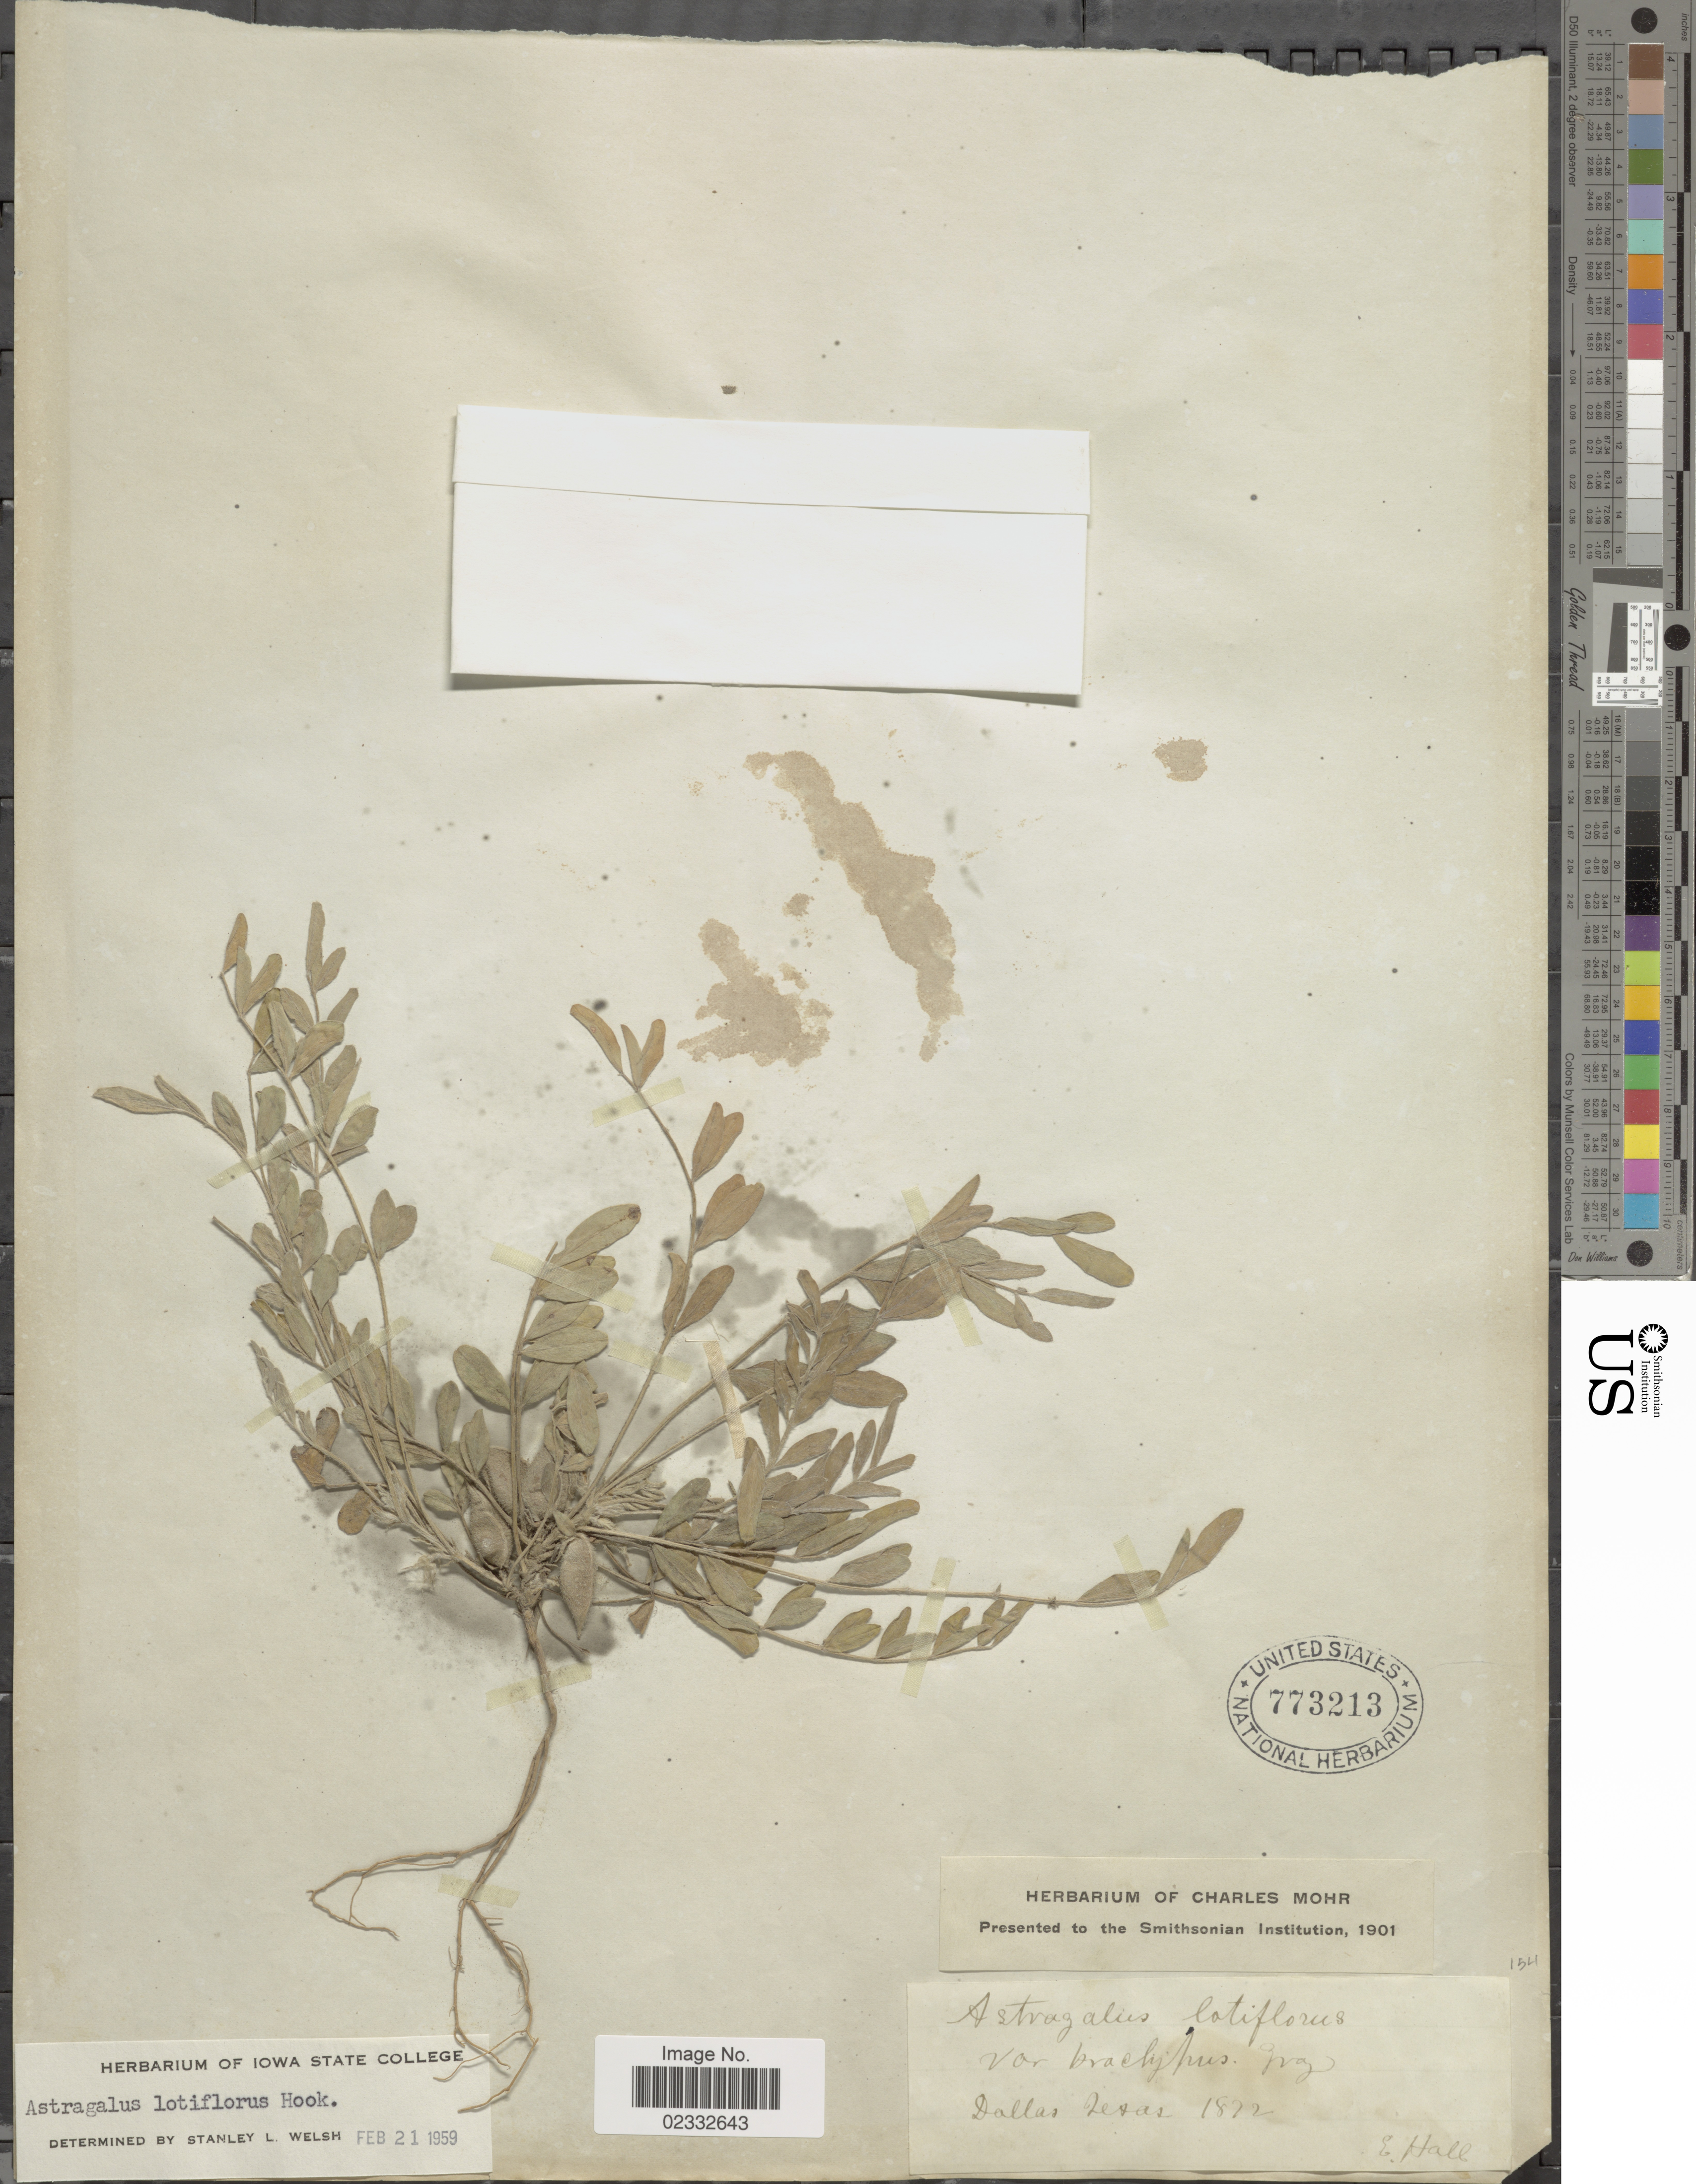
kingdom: Plantae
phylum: Tracheophyta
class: Magnoliopsida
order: Fabales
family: Fabaceae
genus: Astragalus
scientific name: Astragalus lotiflorus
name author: Hook.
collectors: E. Hall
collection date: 1822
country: United States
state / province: Texas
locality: Dallas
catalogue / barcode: US 773213